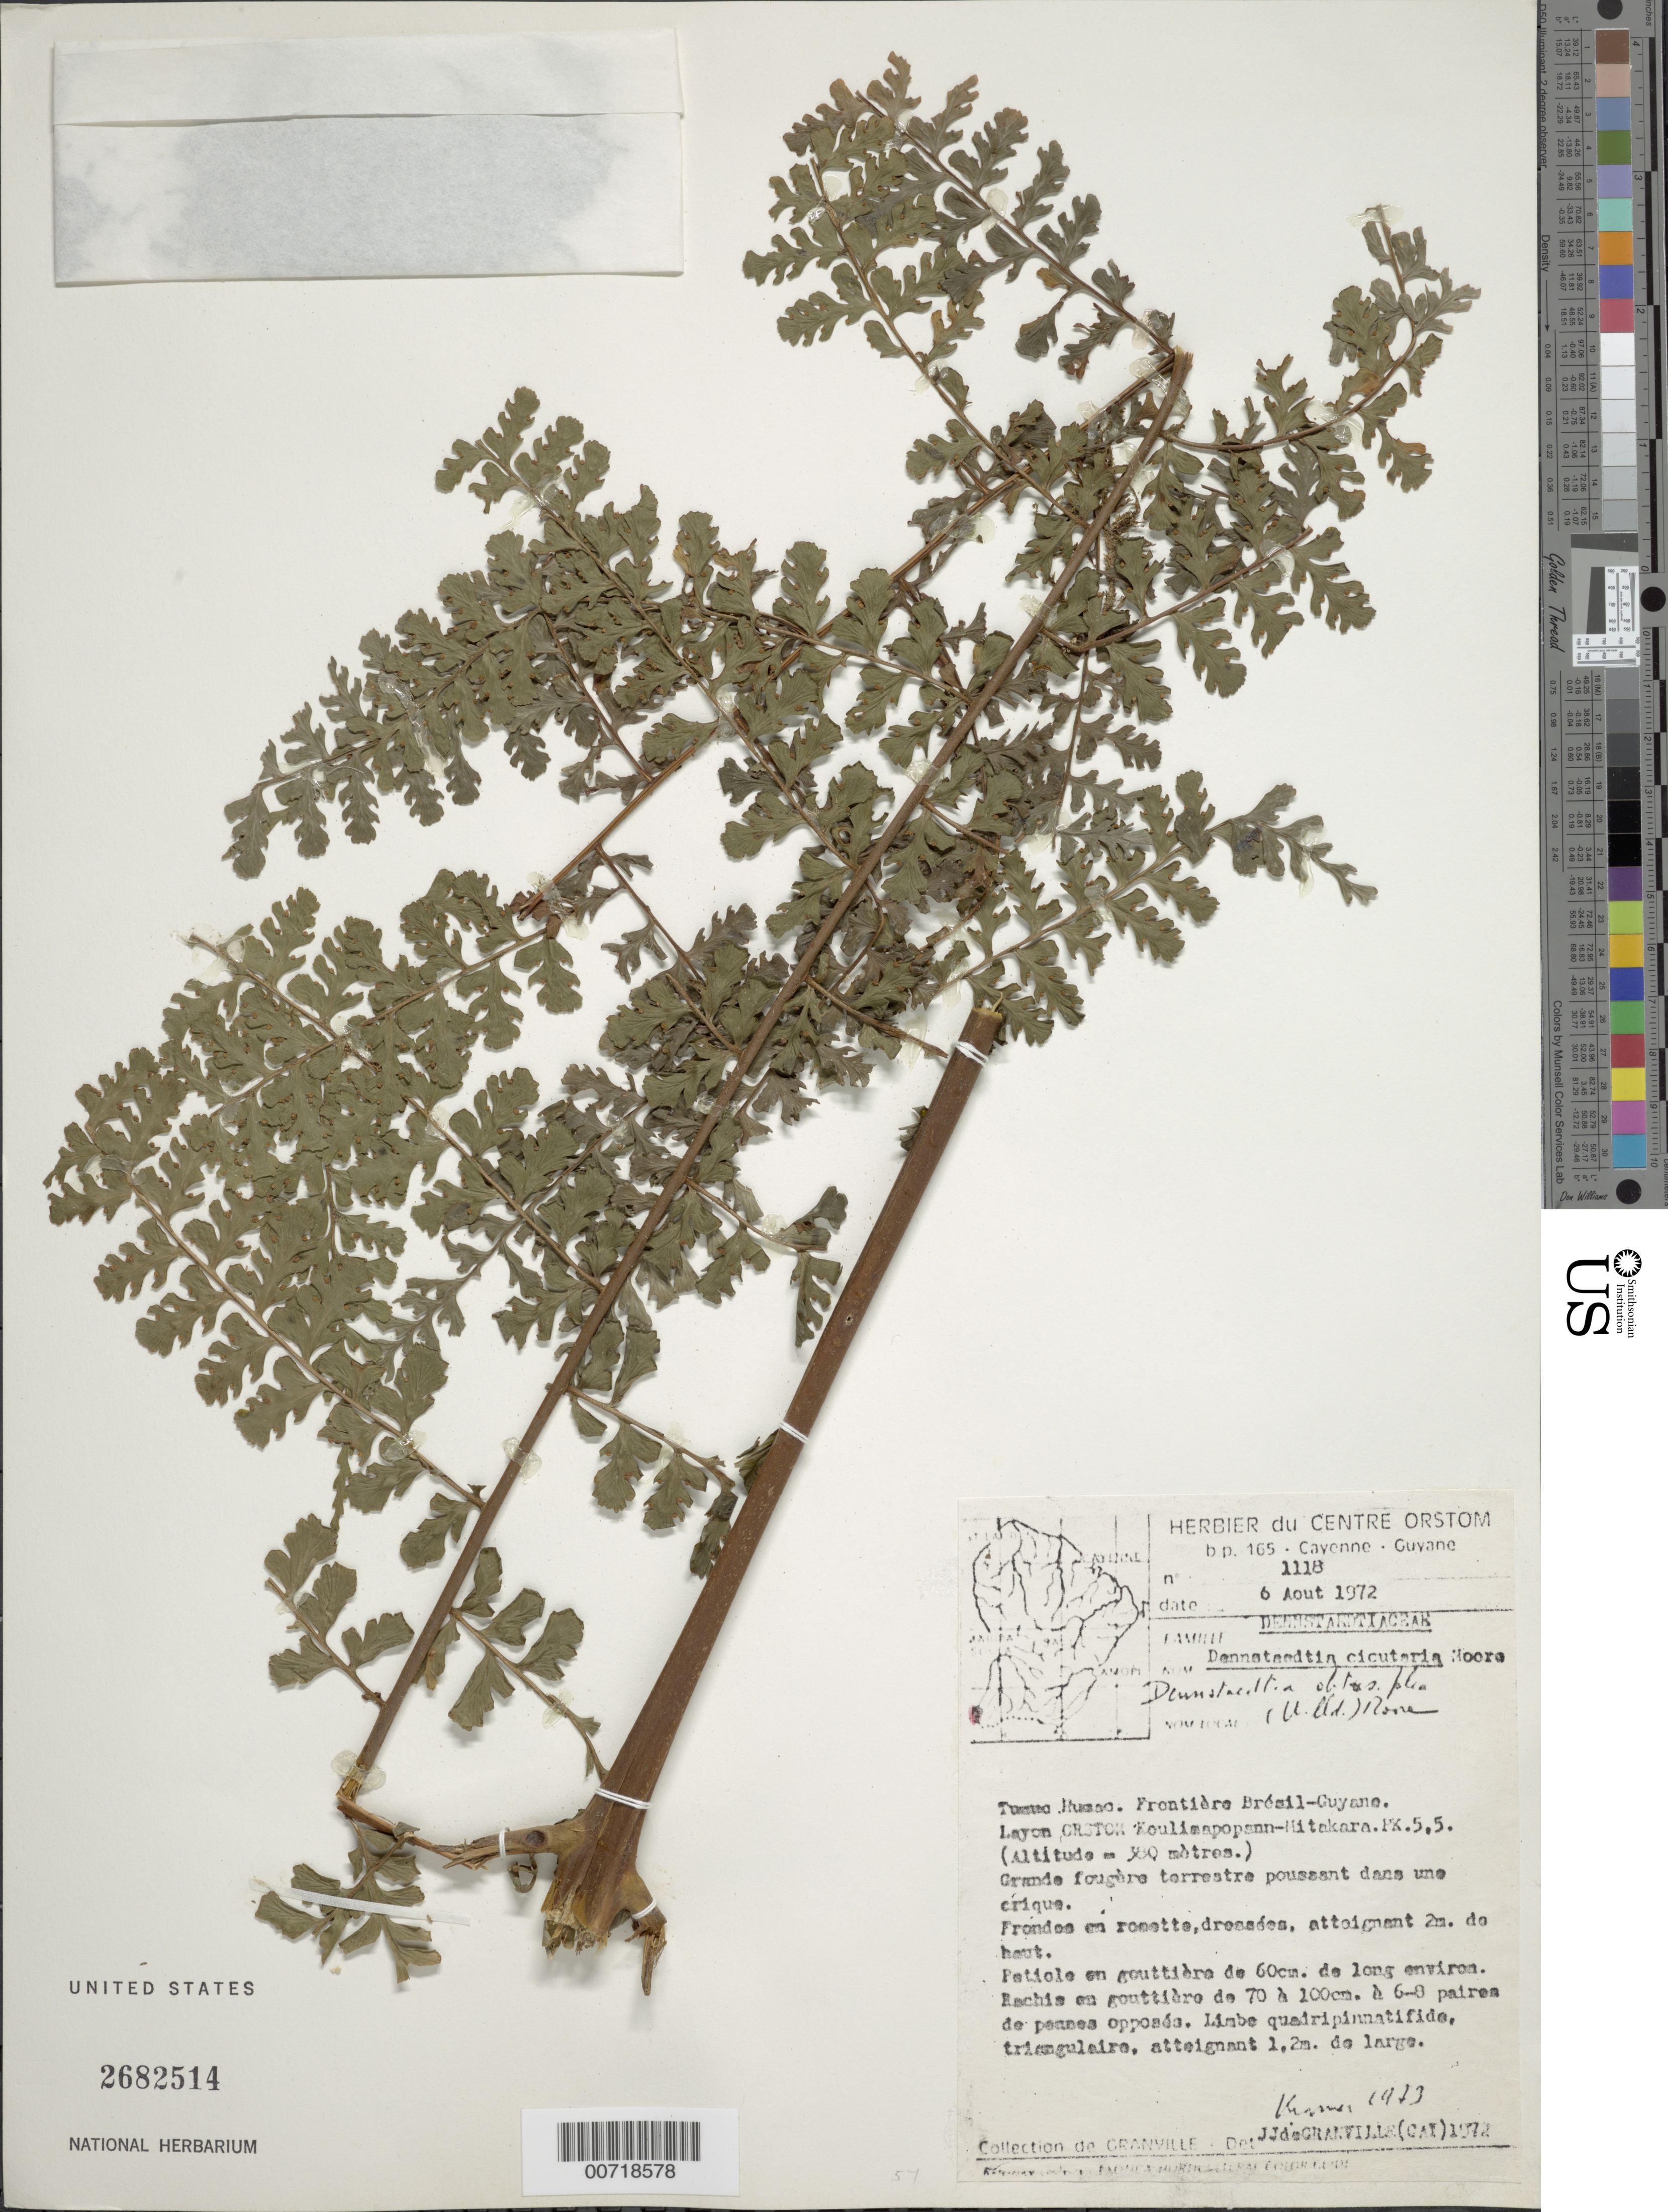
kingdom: Plantae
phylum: Tracheophyta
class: Polypodiopsida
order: Polypodiales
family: Dennstaedtiaceae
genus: Dennstaedtia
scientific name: Dennstaedtia obtusifolia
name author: (Willd.) T. Moore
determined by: Kramer, K. U.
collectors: J.-J. de Granville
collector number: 1118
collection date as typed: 6-Aug-72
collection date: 1972-08-06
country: French Guiana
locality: Tumuc-Humac, ORSTOM Koulimapopann-Mitakara frontierre, pk 5.5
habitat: Along creek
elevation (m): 380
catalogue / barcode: US 2682514